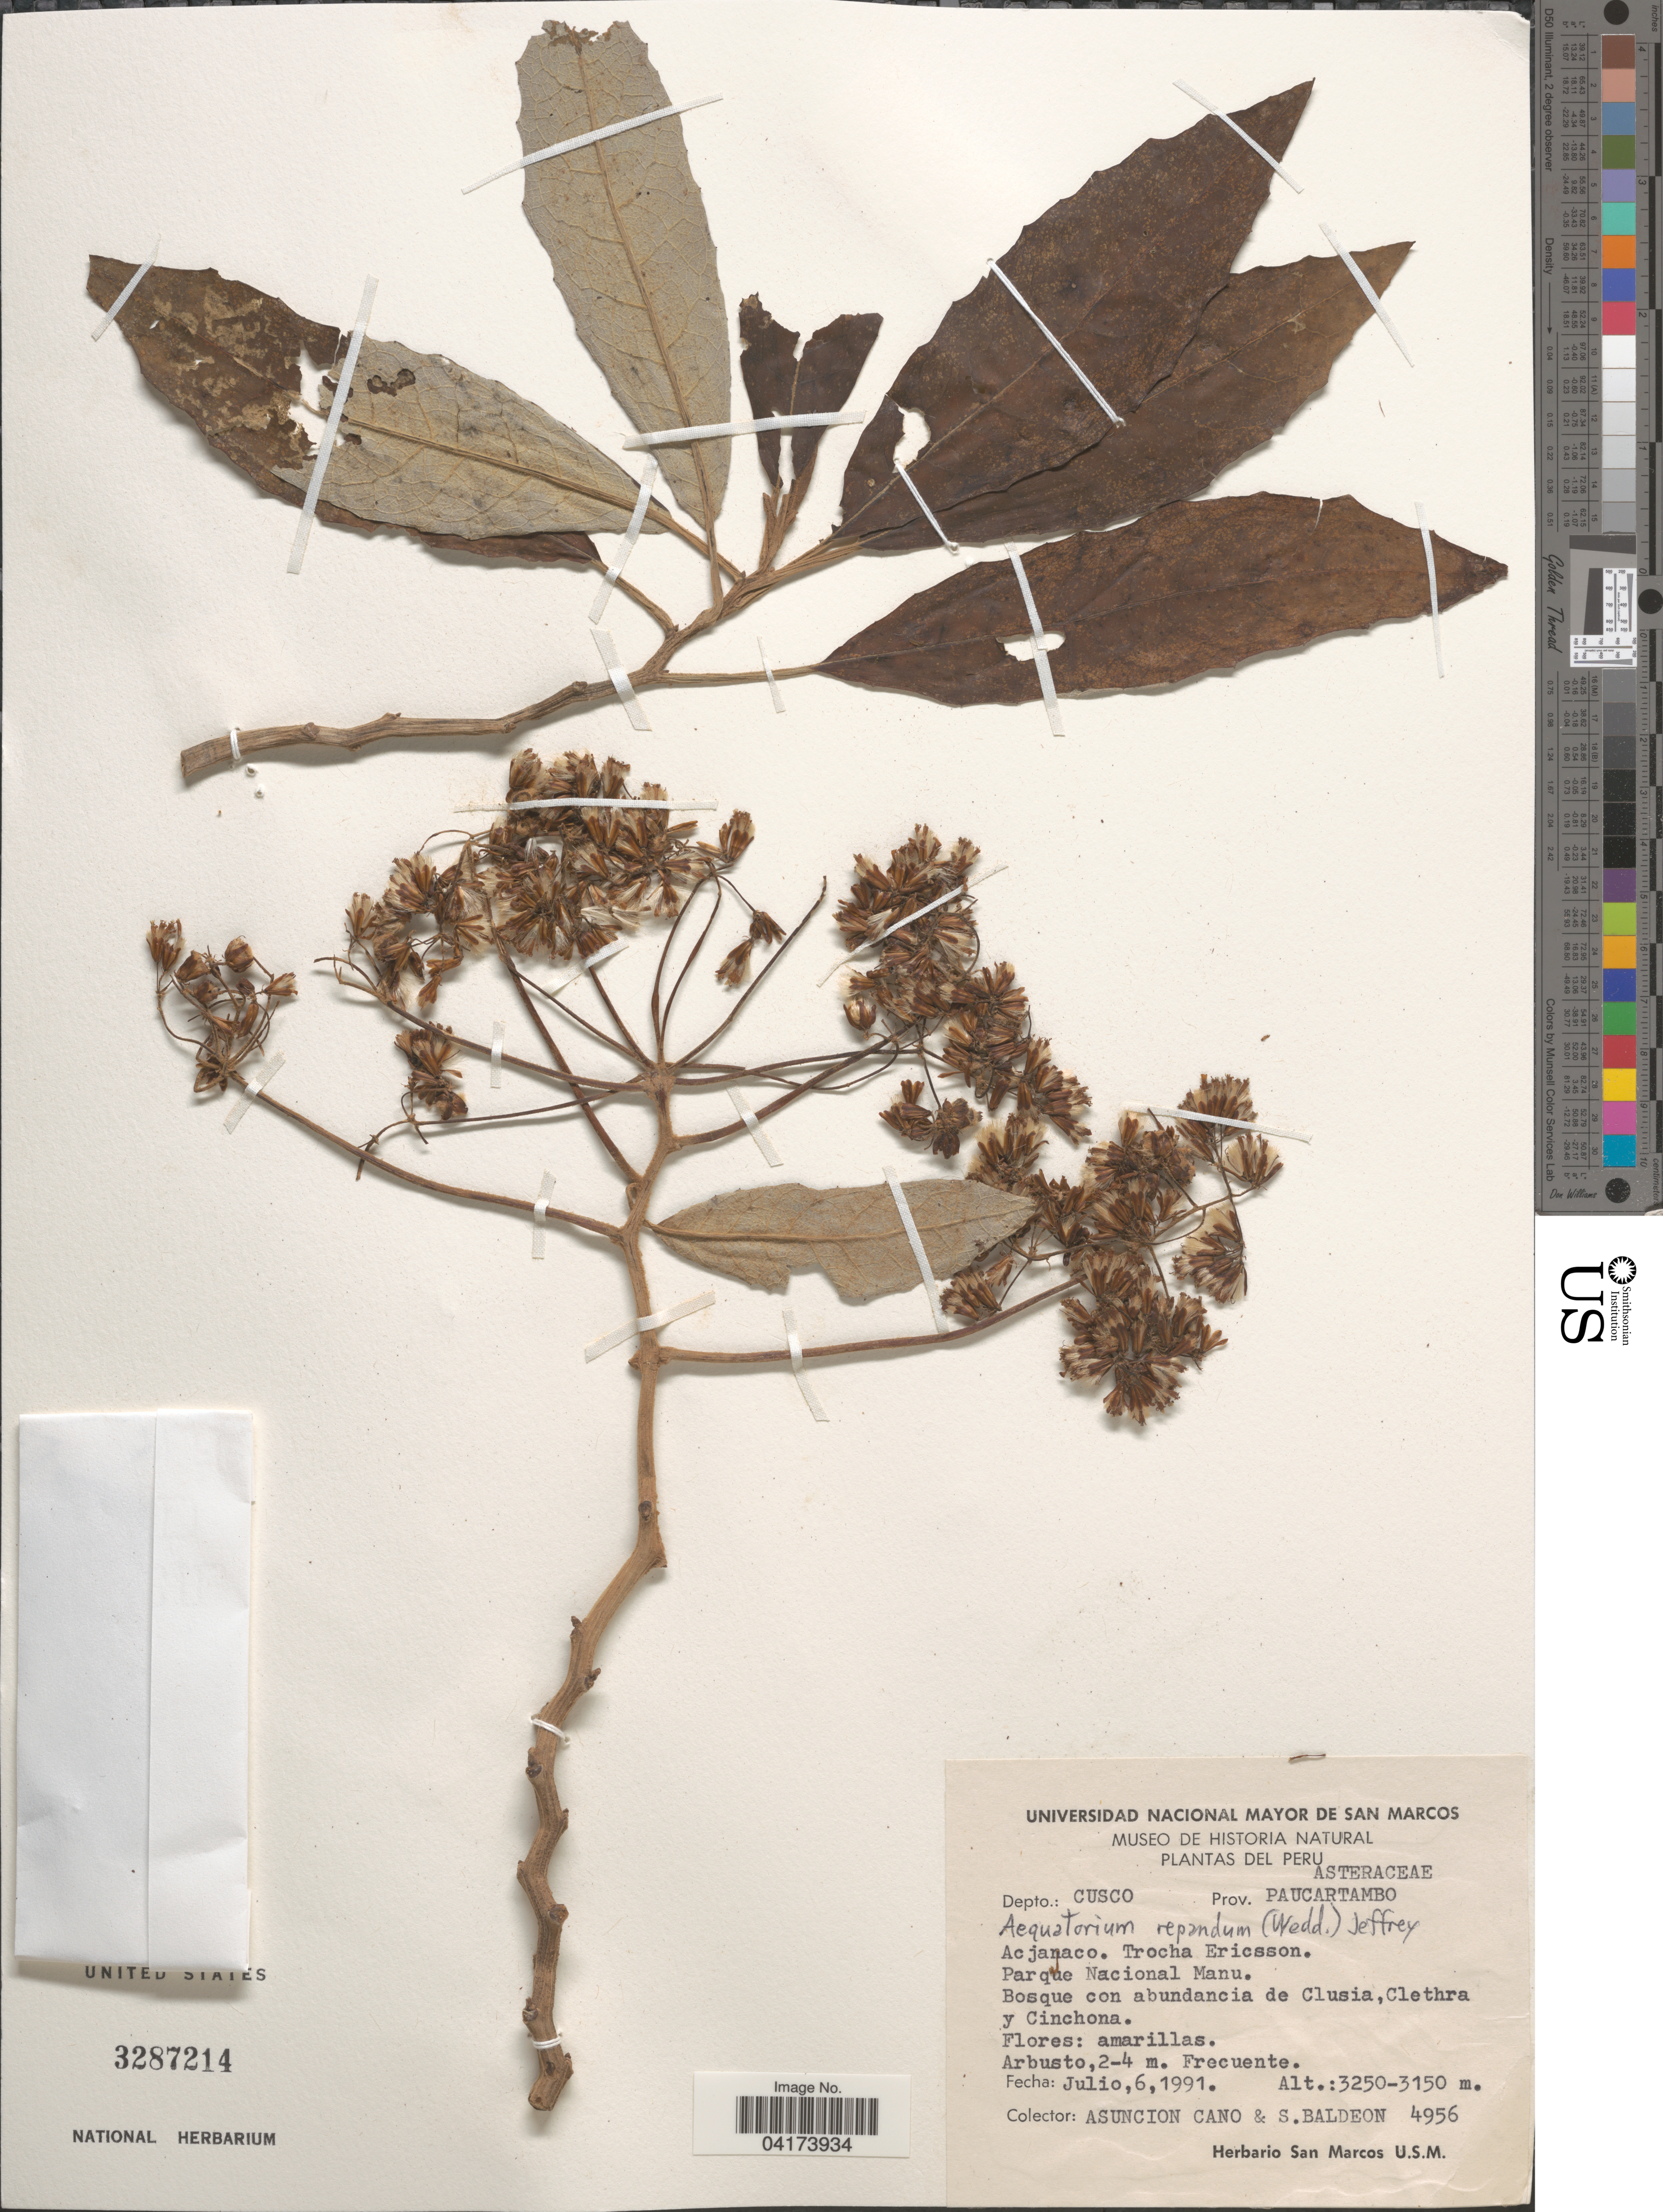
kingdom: Plantae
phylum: Tracheophyta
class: Magnoliopsida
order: Asterales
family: Asteraceae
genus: Nordenstamia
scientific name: Nordenstamia repanda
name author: (Wedd.) Lundin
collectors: A. Cano & S. Baldeon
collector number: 4956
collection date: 1991-07-06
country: Peru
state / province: Cusco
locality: Depto.: Cusco. Prov. Paucartambo. Acjanaco. Trocha Ericsson. Parque Nacional Manu.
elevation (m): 3150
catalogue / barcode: US 3287214